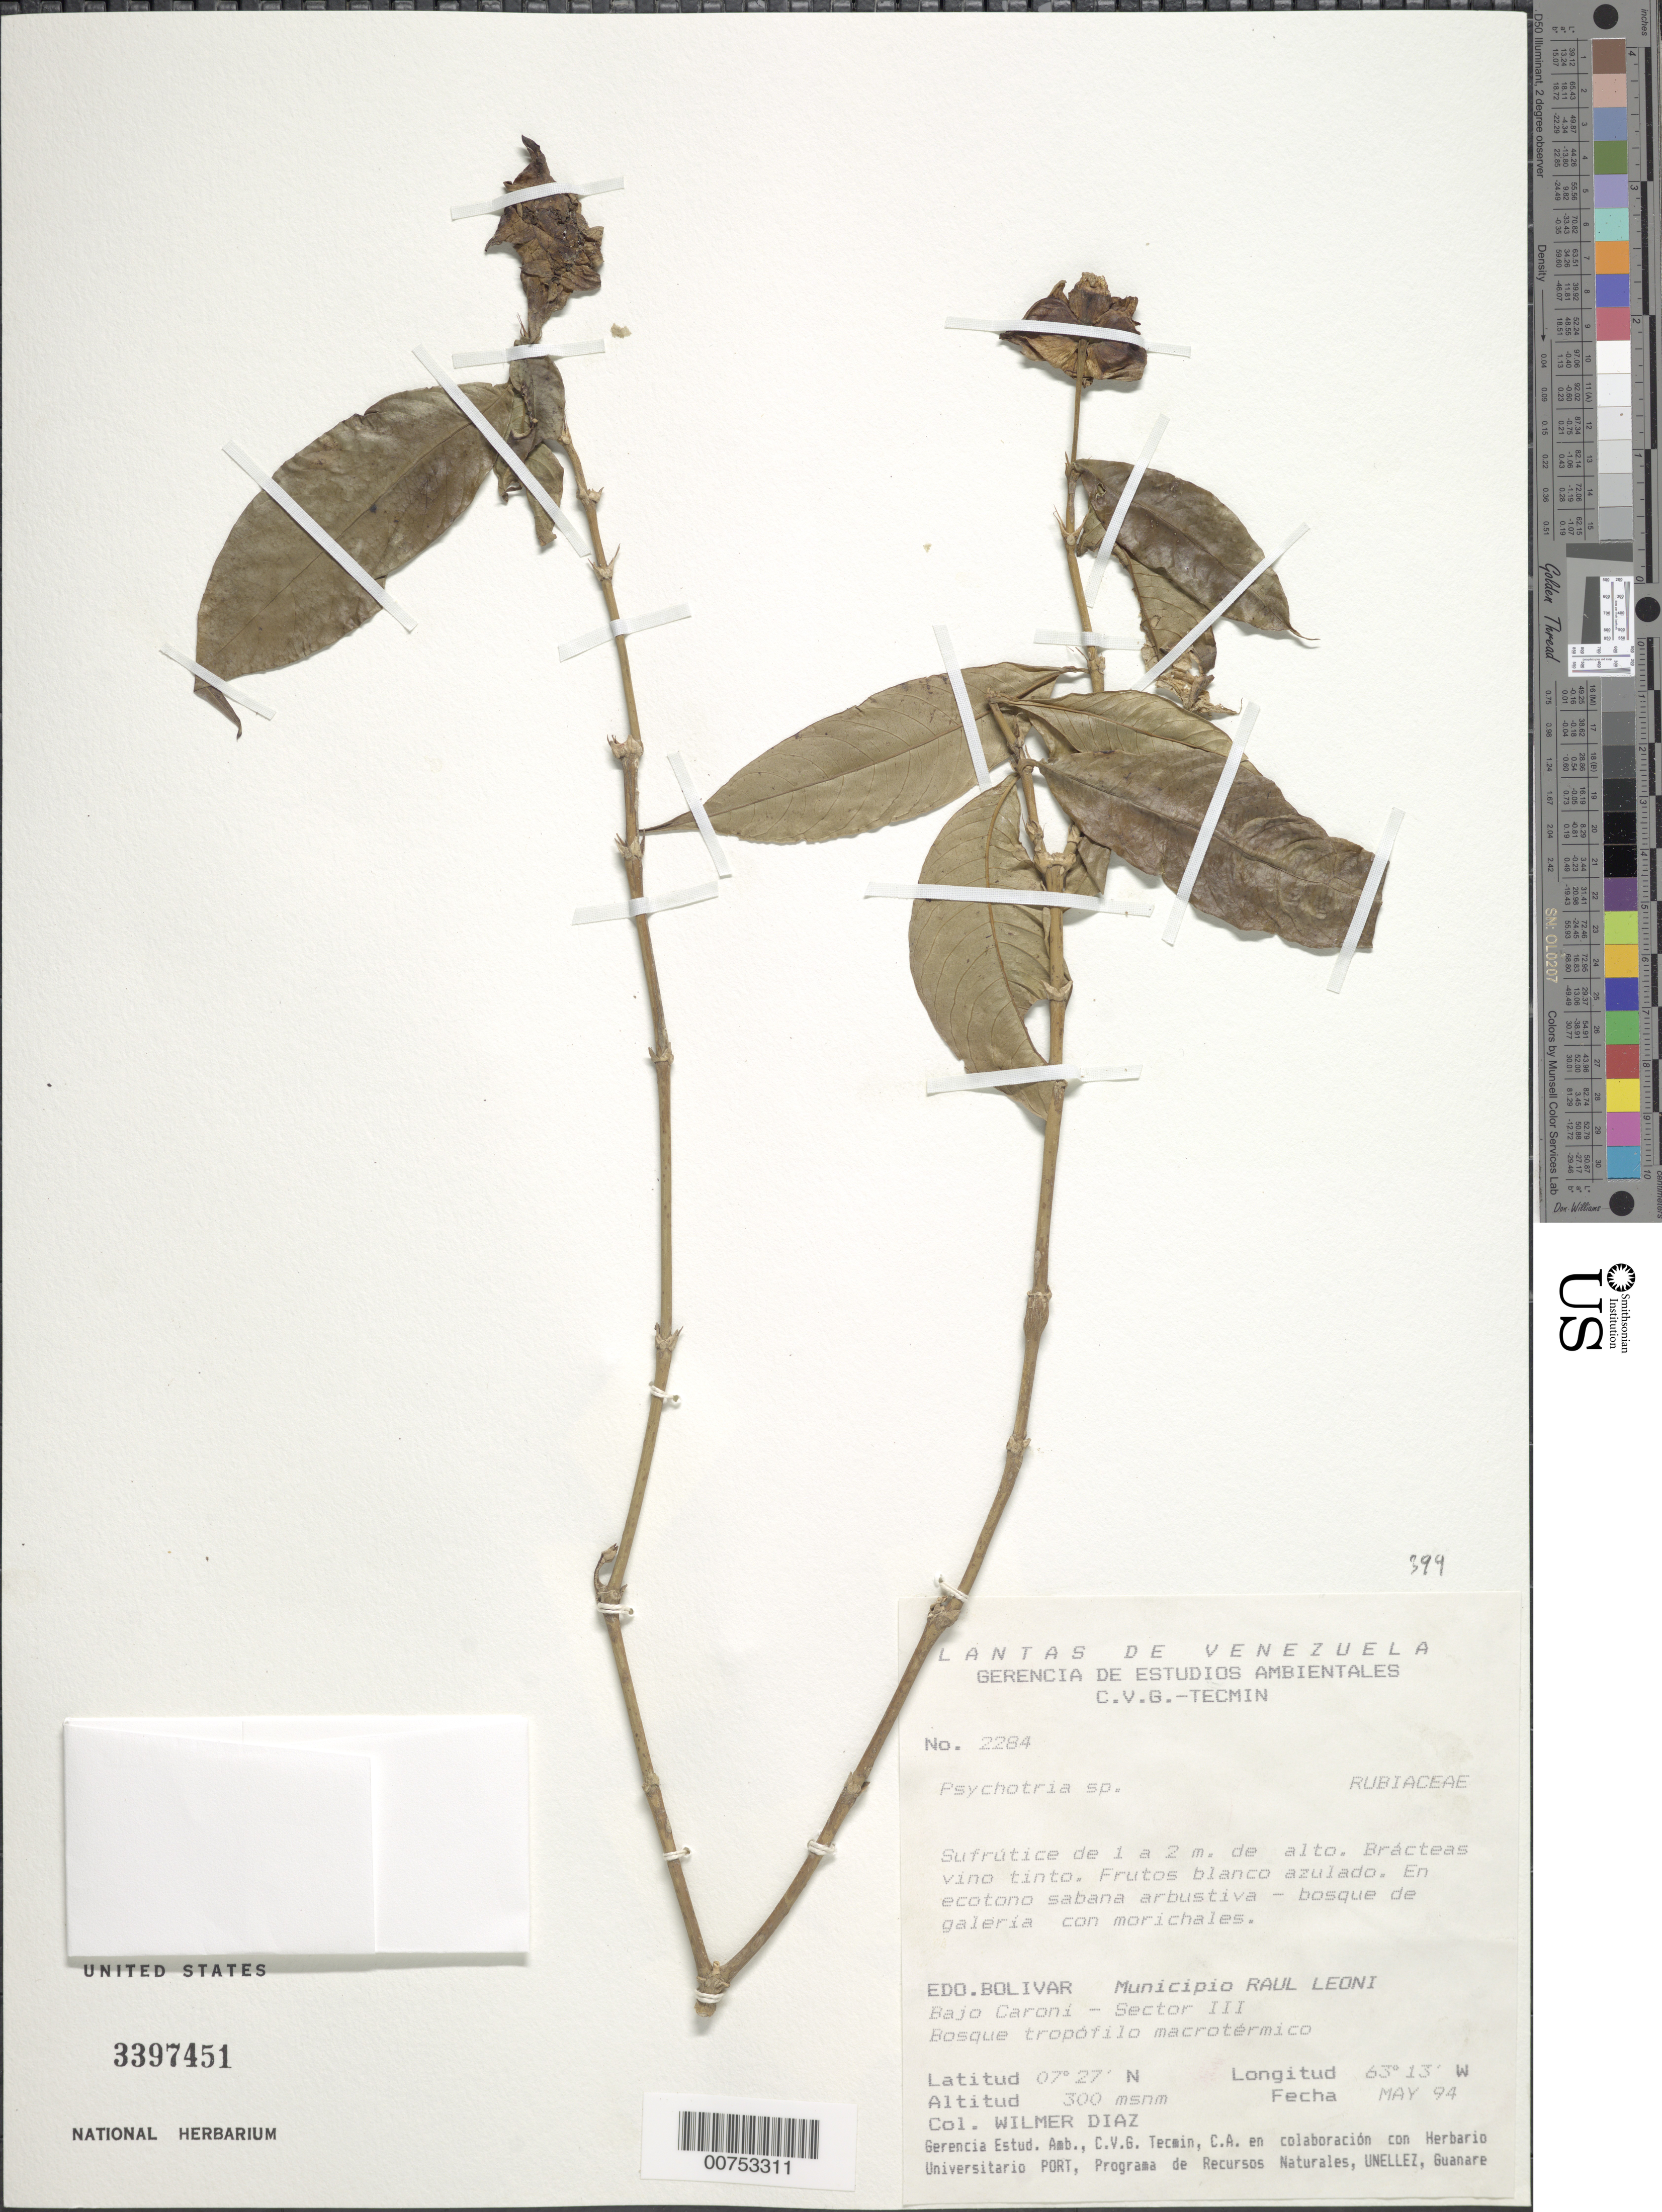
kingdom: Plantae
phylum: Tracheophyta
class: Magnoliopsida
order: Gentianales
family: Rubiaceae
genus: Psychotria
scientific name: Psychotria sp.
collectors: W. Díaz P.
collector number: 2284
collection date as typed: May-94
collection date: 1994-05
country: Venezuela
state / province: Bolívar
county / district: Angostura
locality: Mun. Raúl Leoni [=Angostura], Bajo Caroní, Sector III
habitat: Bosque tropofilo macrotermico; ecotono sabana arbustiva -- bosque de galeria con morichales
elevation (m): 300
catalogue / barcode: US 3397451